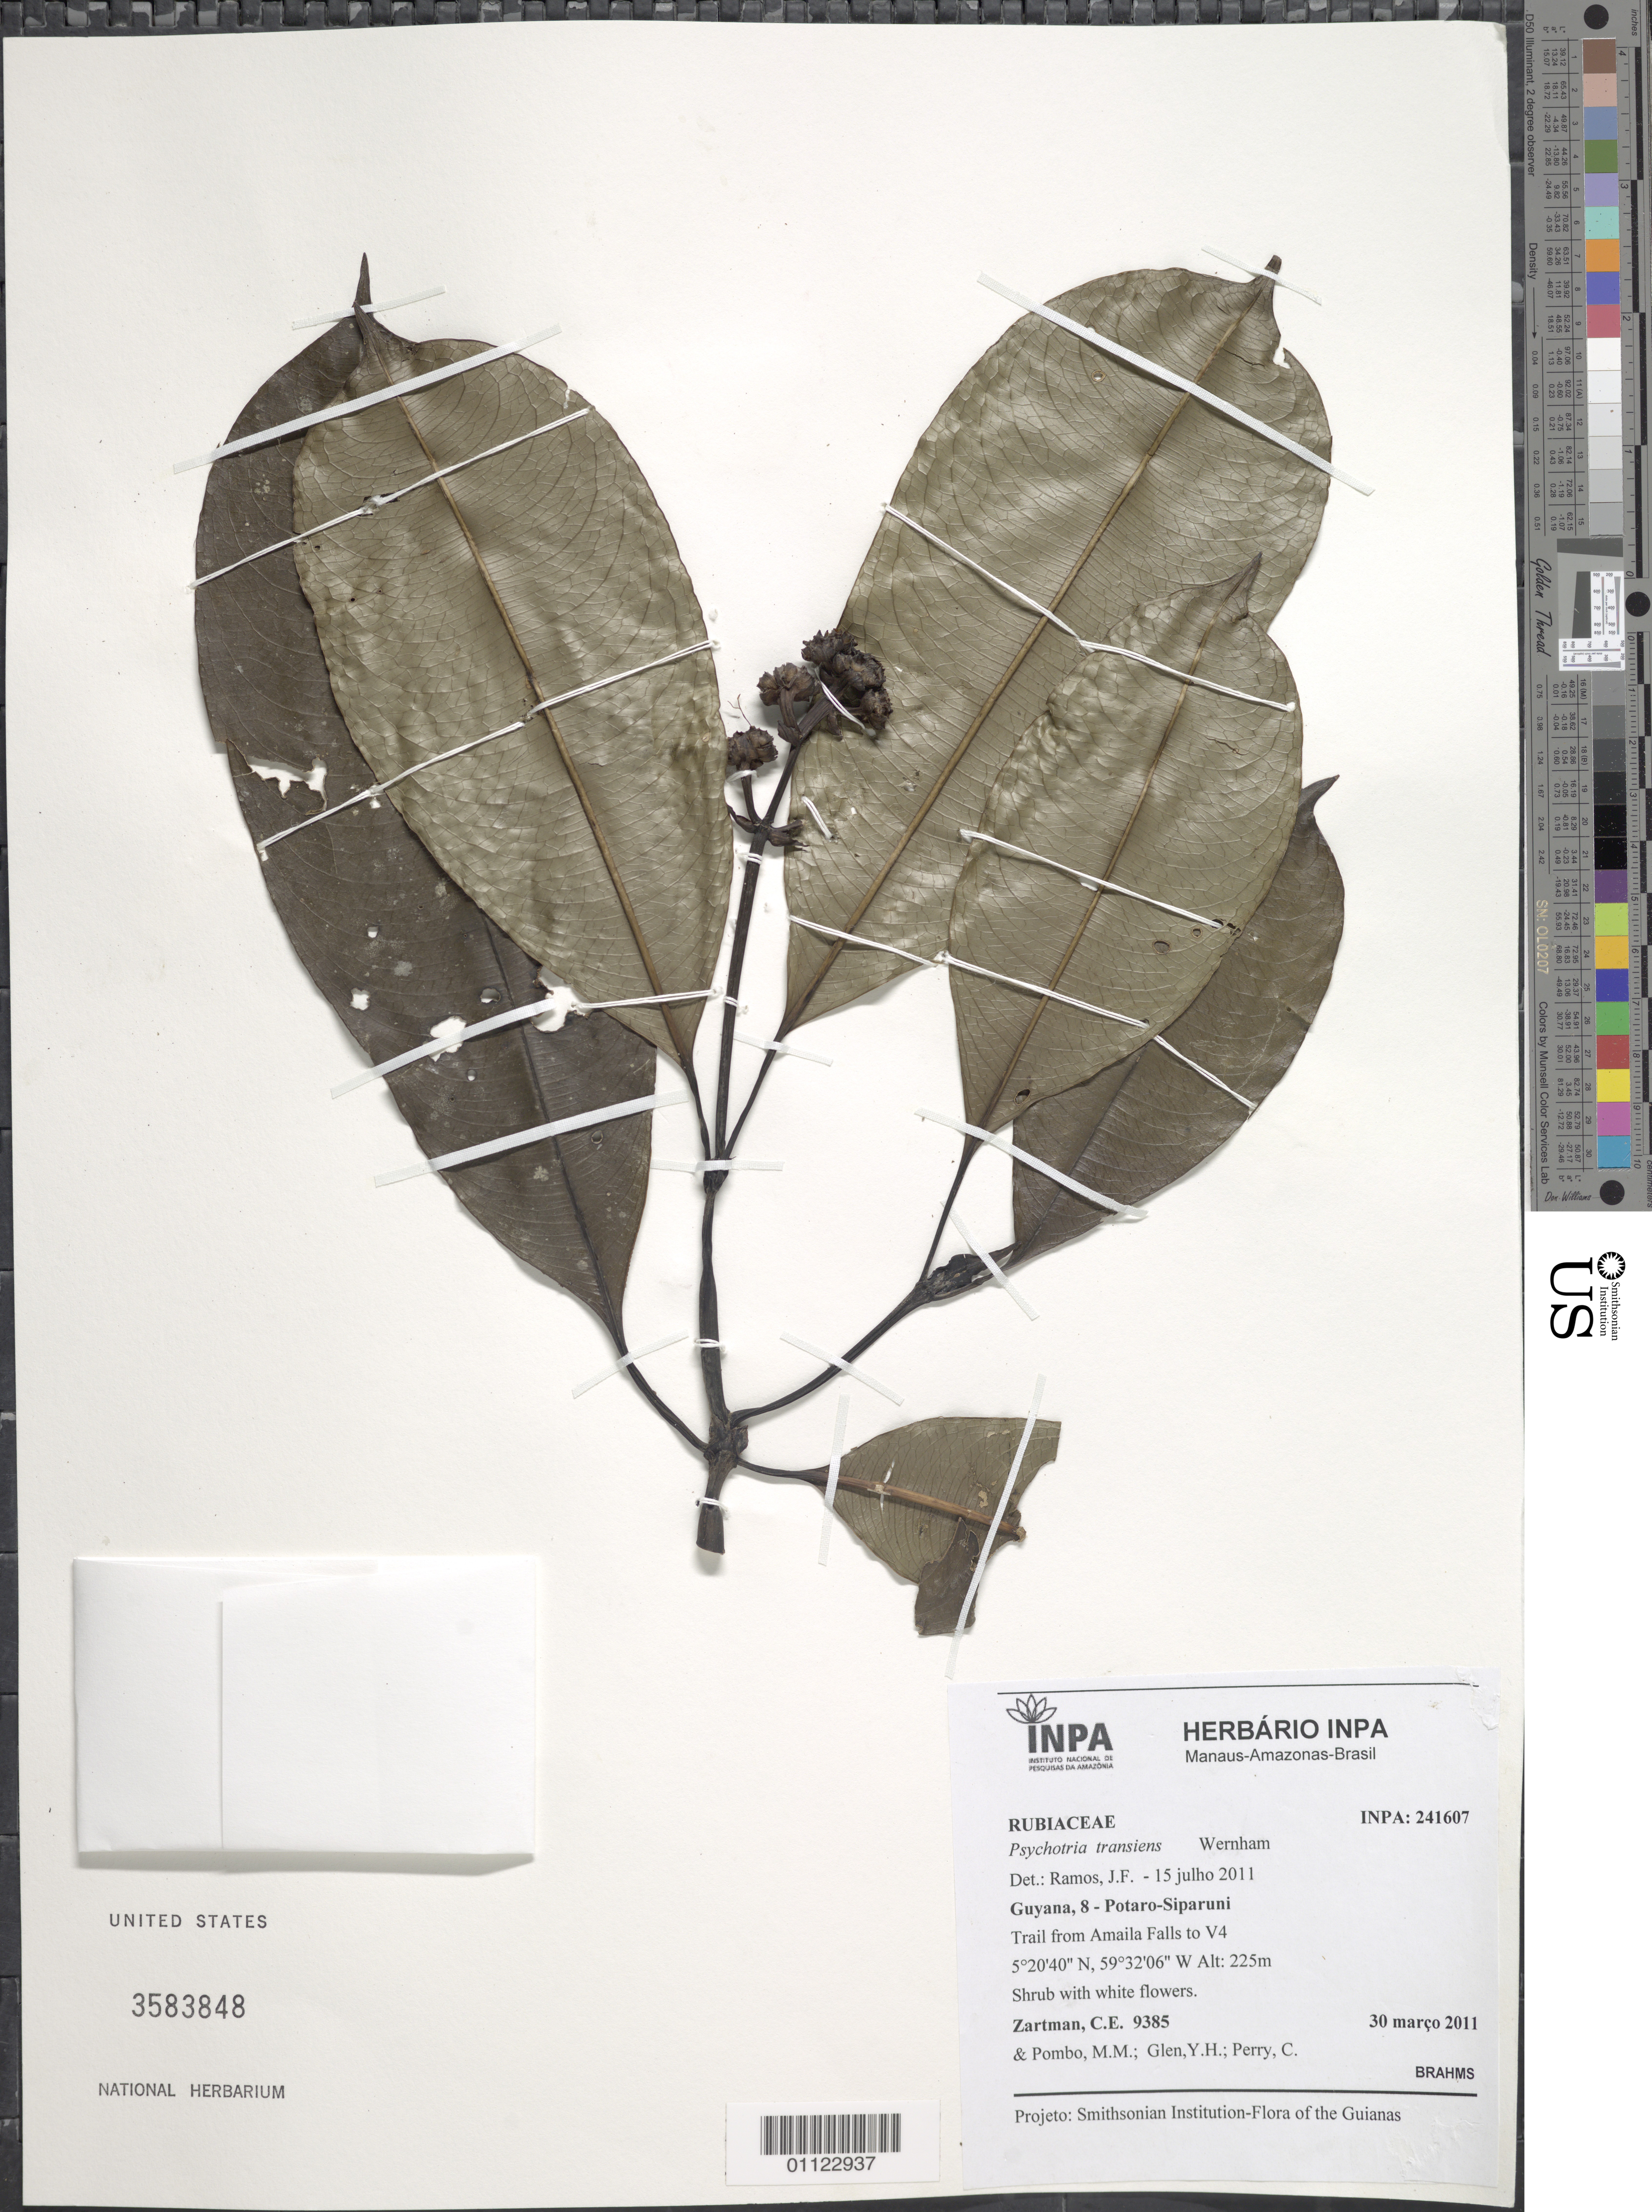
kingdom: Plantae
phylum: Tracheophyta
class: Magnoliopsida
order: Gentianales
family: Rubiaceae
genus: Palicourea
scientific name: Palicourea ernestii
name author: (K. Krause) Delprete & J.H. Kirkbr.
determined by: Kirkbride, J. H., Jr.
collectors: C. Zartman, M. Pombo, Y. Glen & C. Perry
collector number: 9385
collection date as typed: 30-Mar-11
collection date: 1911-03-30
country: Guyana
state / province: Potaro-Siparuni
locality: Amaila Falls to V4 trail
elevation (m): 225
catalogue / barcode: US 3583848